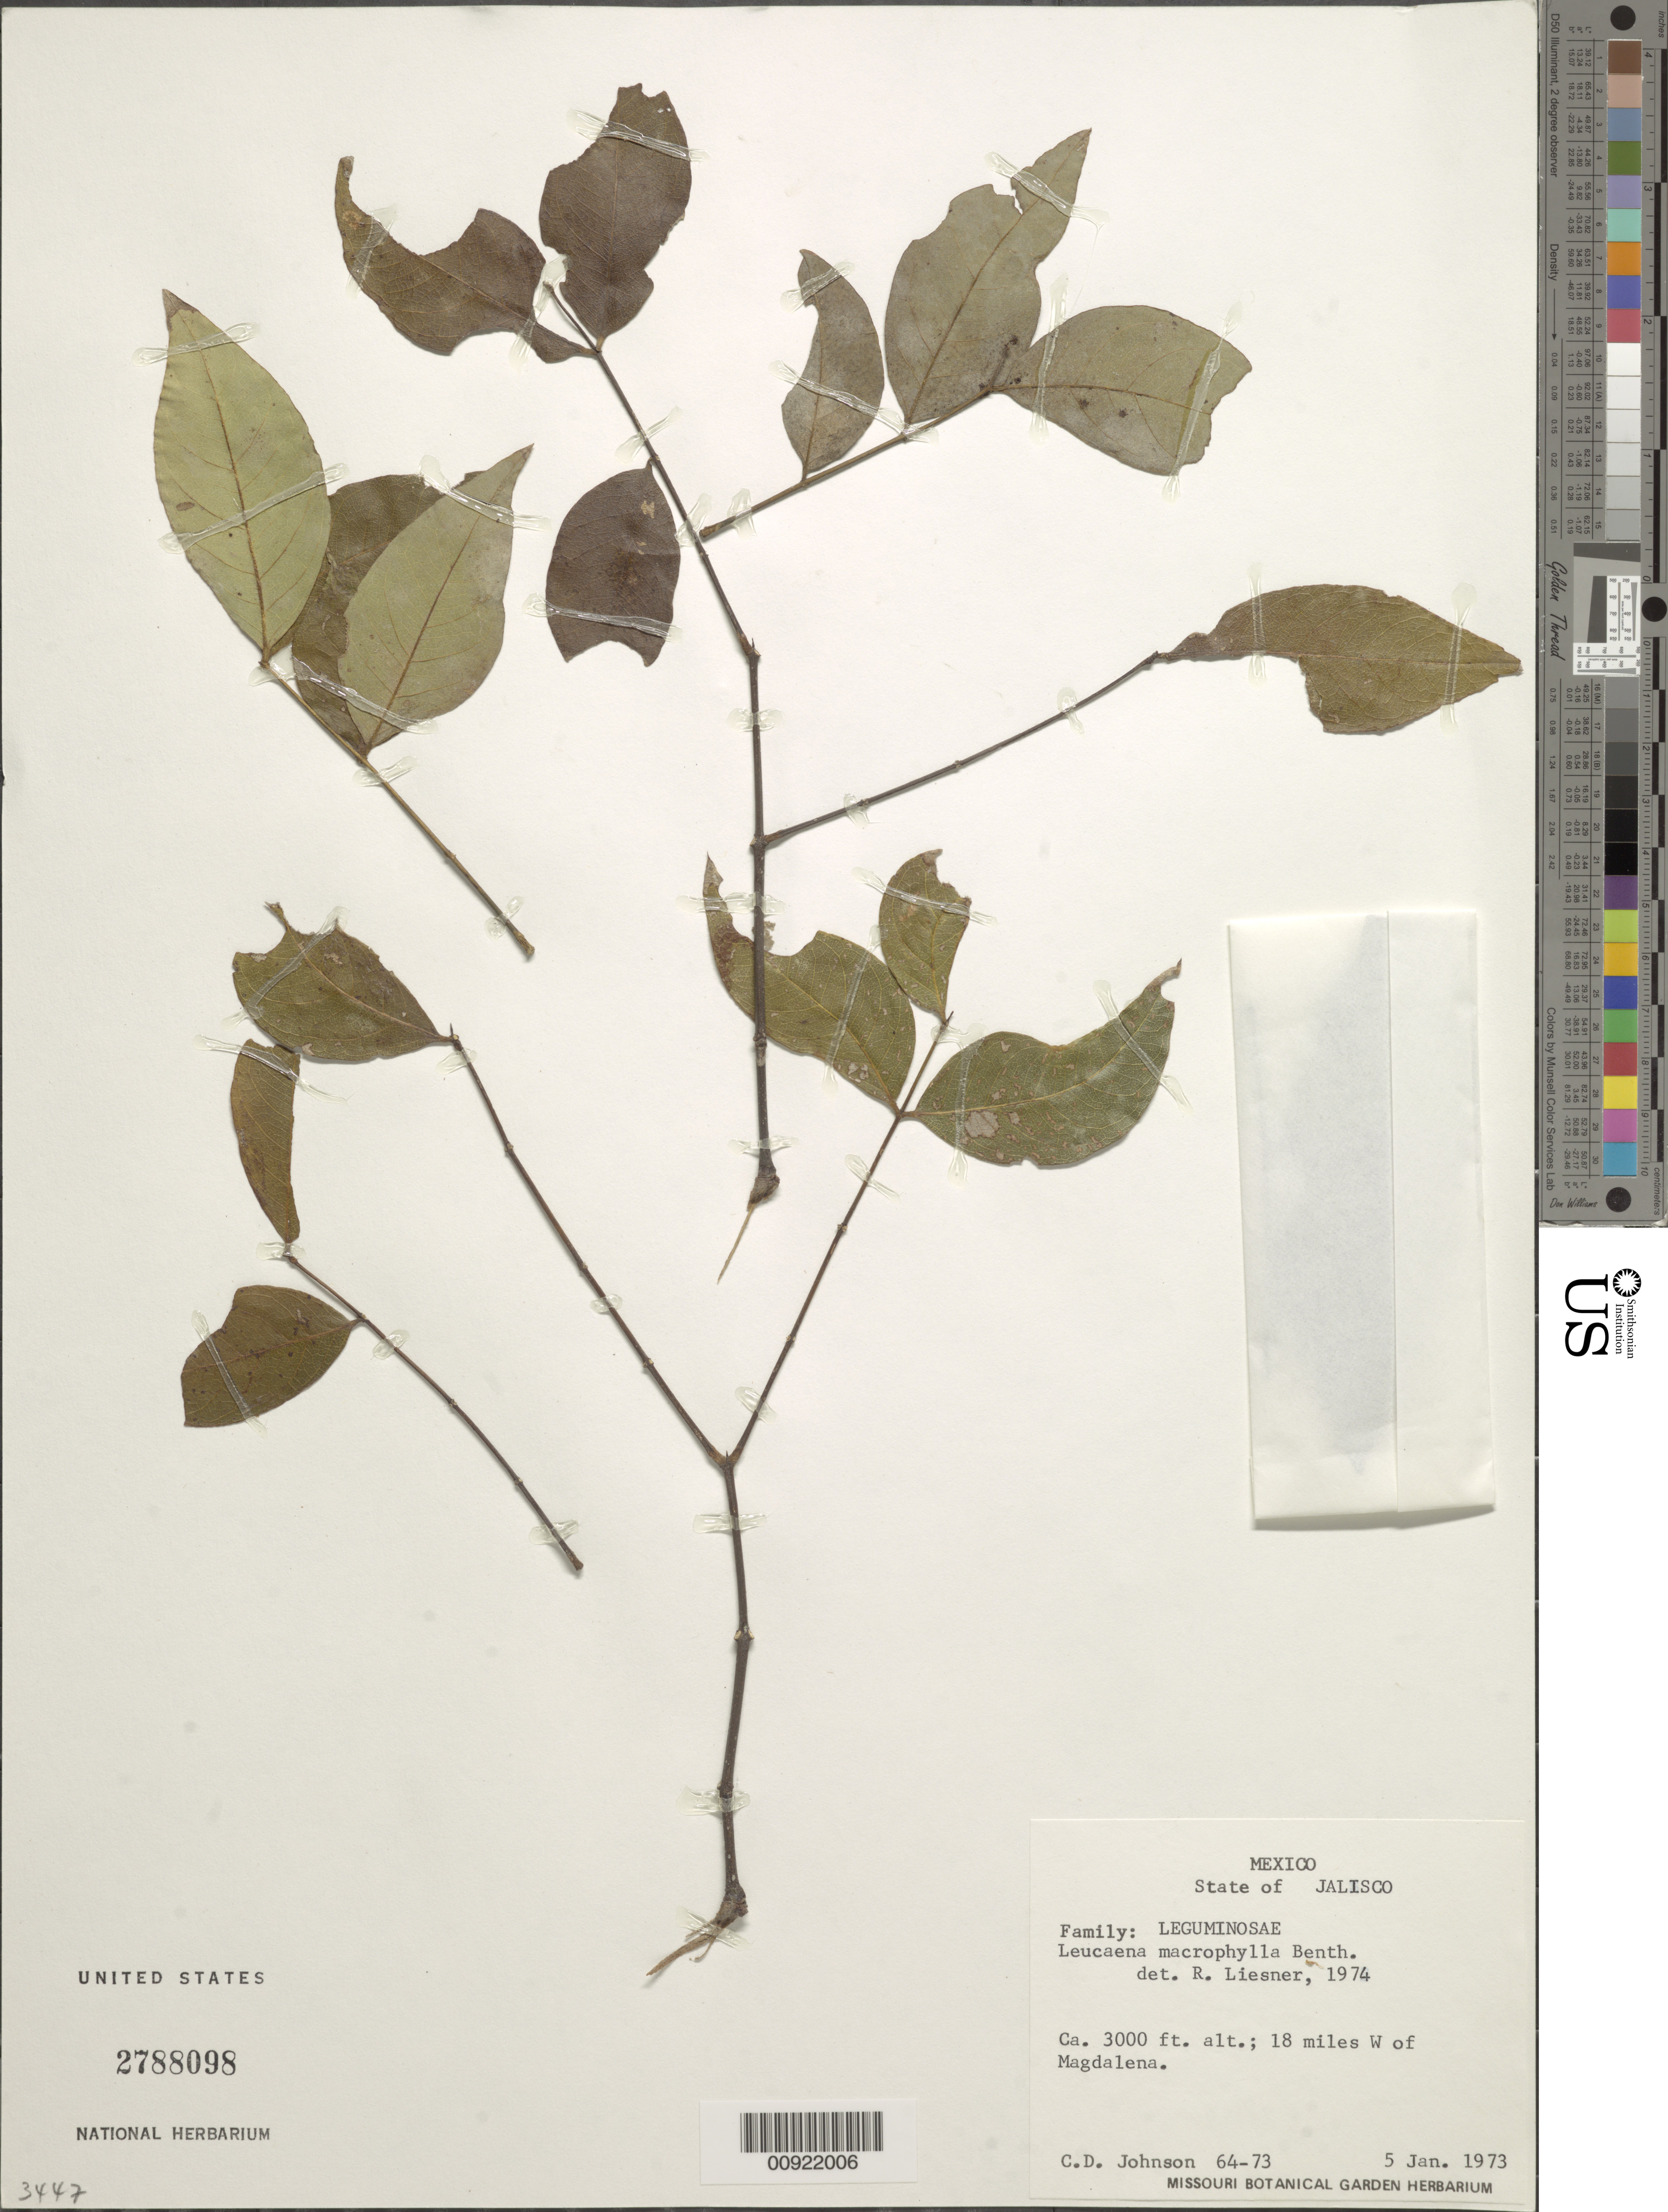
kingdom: Plantae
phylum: Tracheophyta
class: Magnoliopsida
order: Fabales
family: Fabaceae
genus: Leucaena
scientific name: Leucaena macrophylla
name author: Benth.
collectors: C. D. Johnson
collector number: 64-73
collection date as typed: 05 Jan 1973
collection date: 1973-01-05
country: Mexico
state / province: Jalisco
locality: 18 miles W of Magdalena.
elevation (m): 914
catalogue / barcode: US 2788098